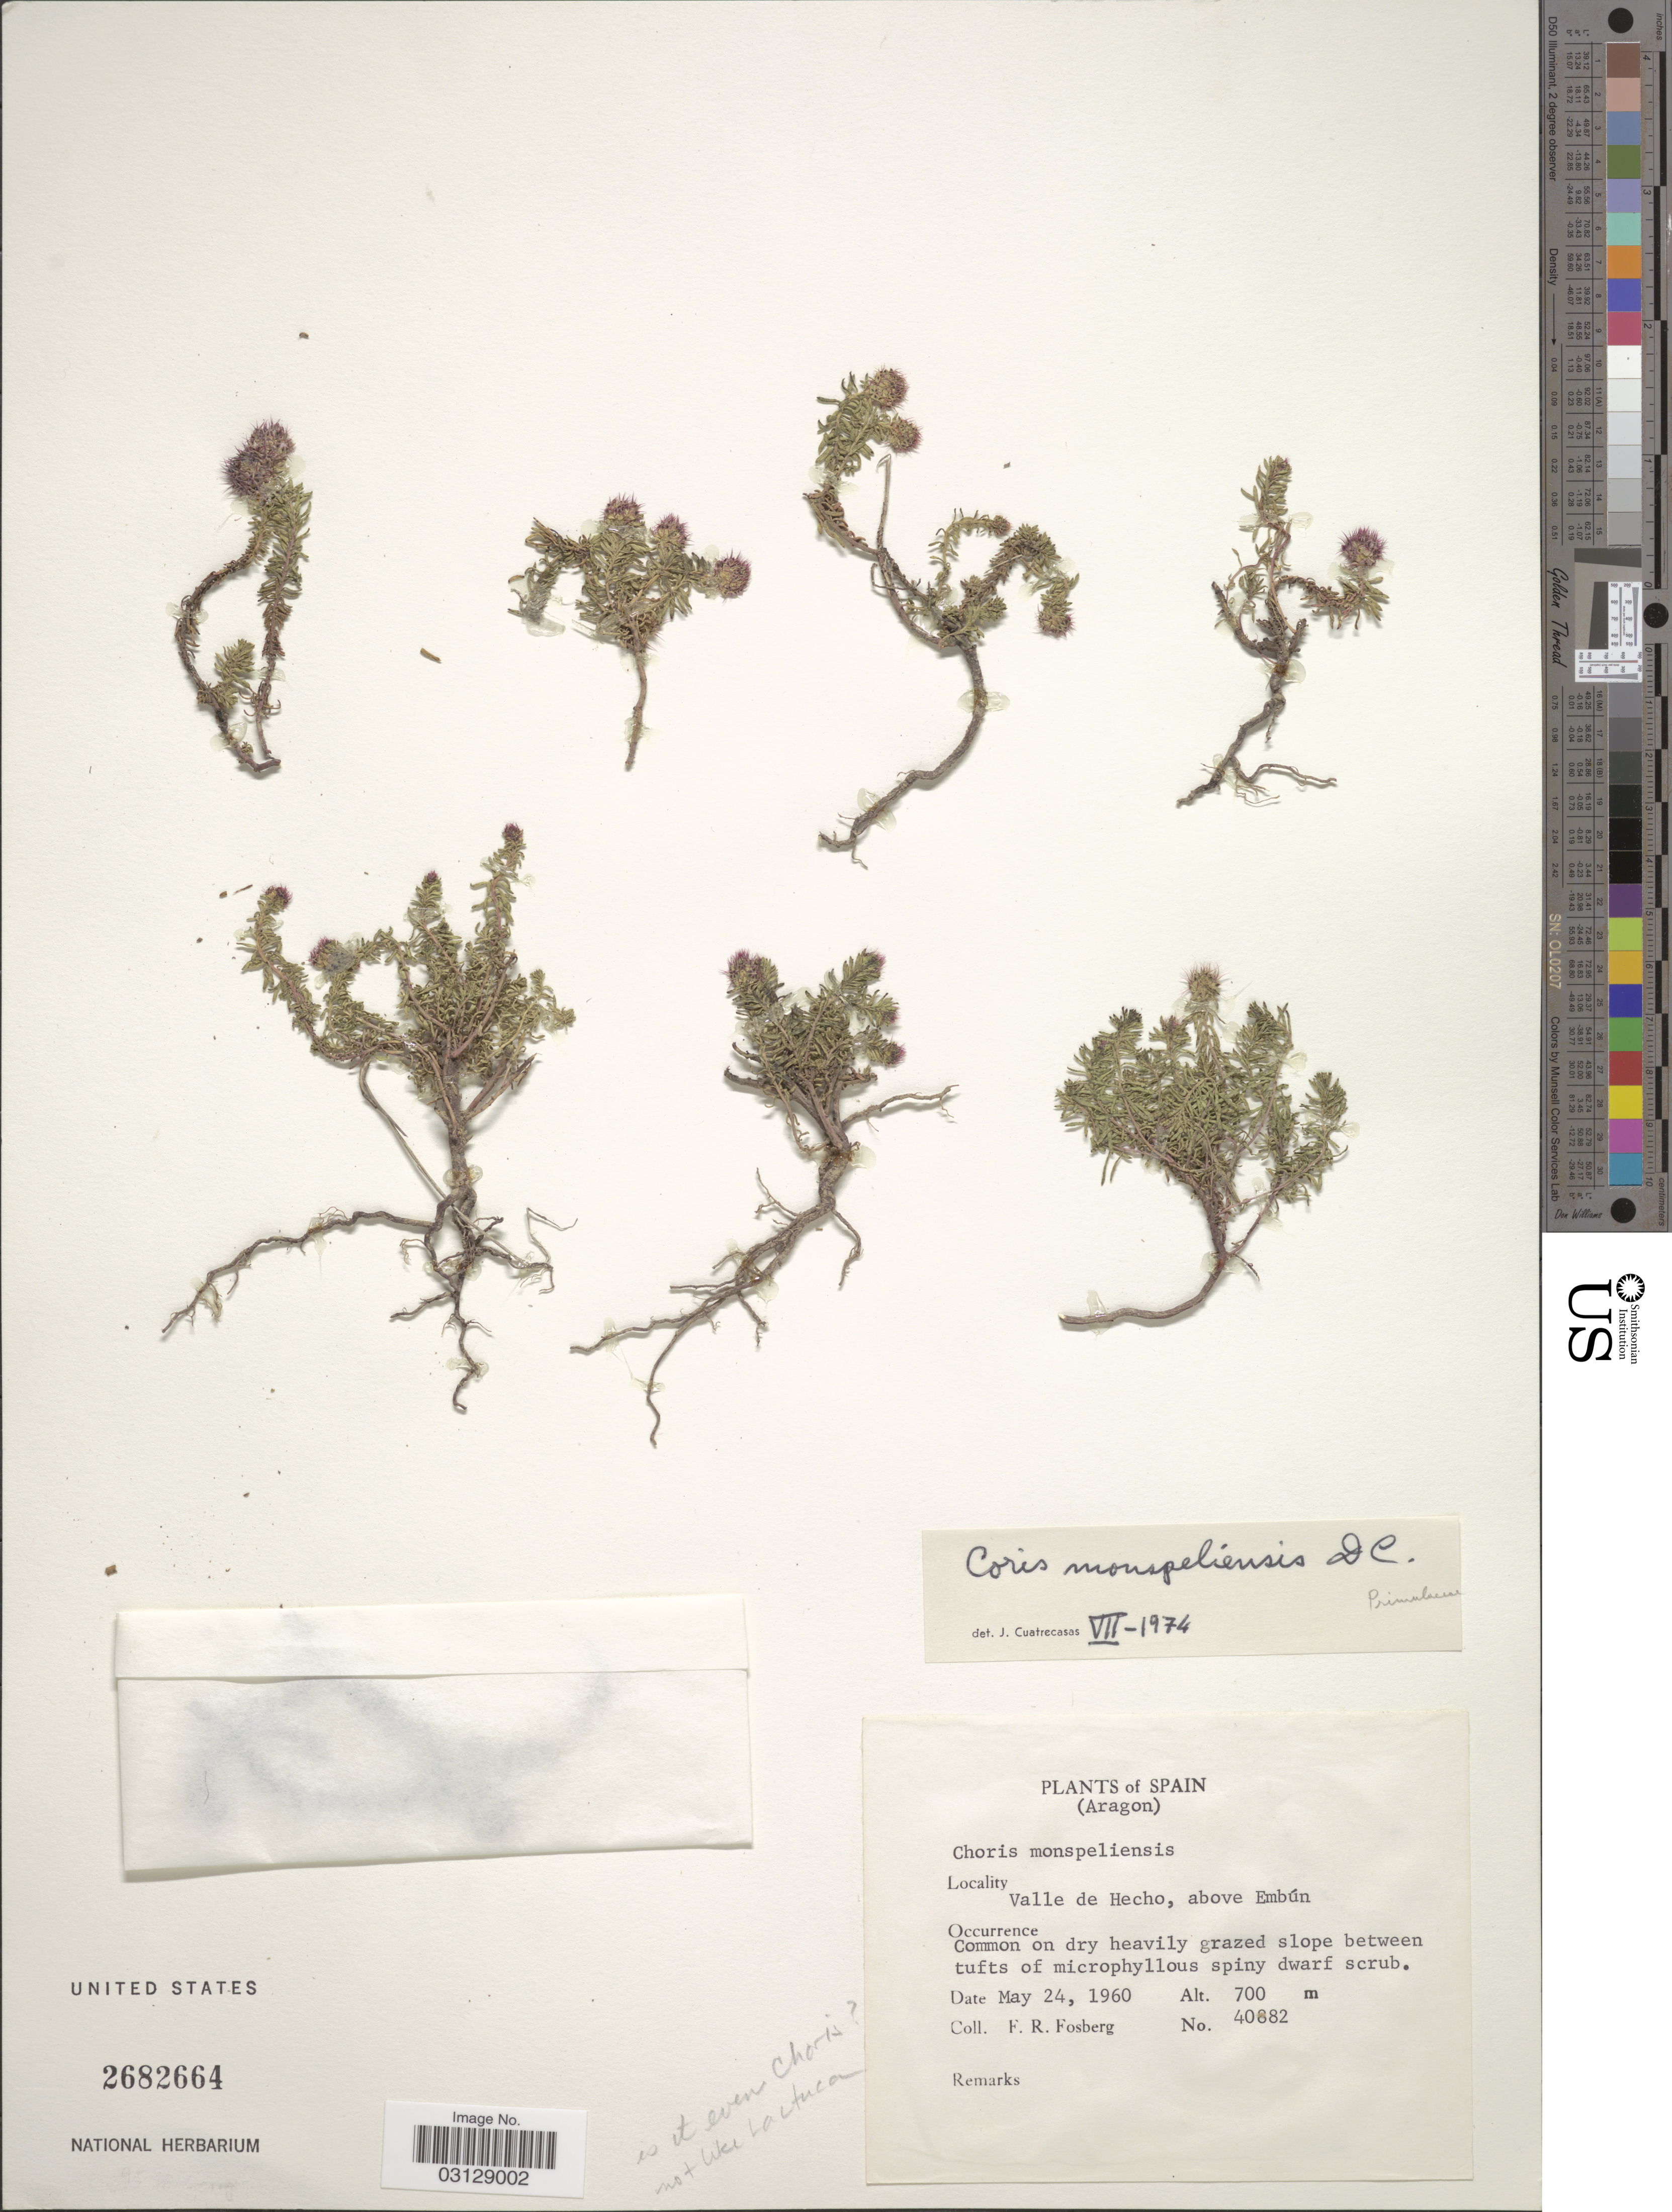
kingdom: Plantae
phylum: Tracheophyta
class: Magnoliopsida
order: Ericales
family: Primulaceae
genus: Coris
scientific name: Coris monspeliensis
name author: L.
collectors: F. R. Fosberg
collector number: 40882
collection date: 1960-05-24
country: Spain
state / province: Aragón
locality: Valle de Hecho, above Embún.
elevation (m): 700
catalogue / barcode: US 2682664